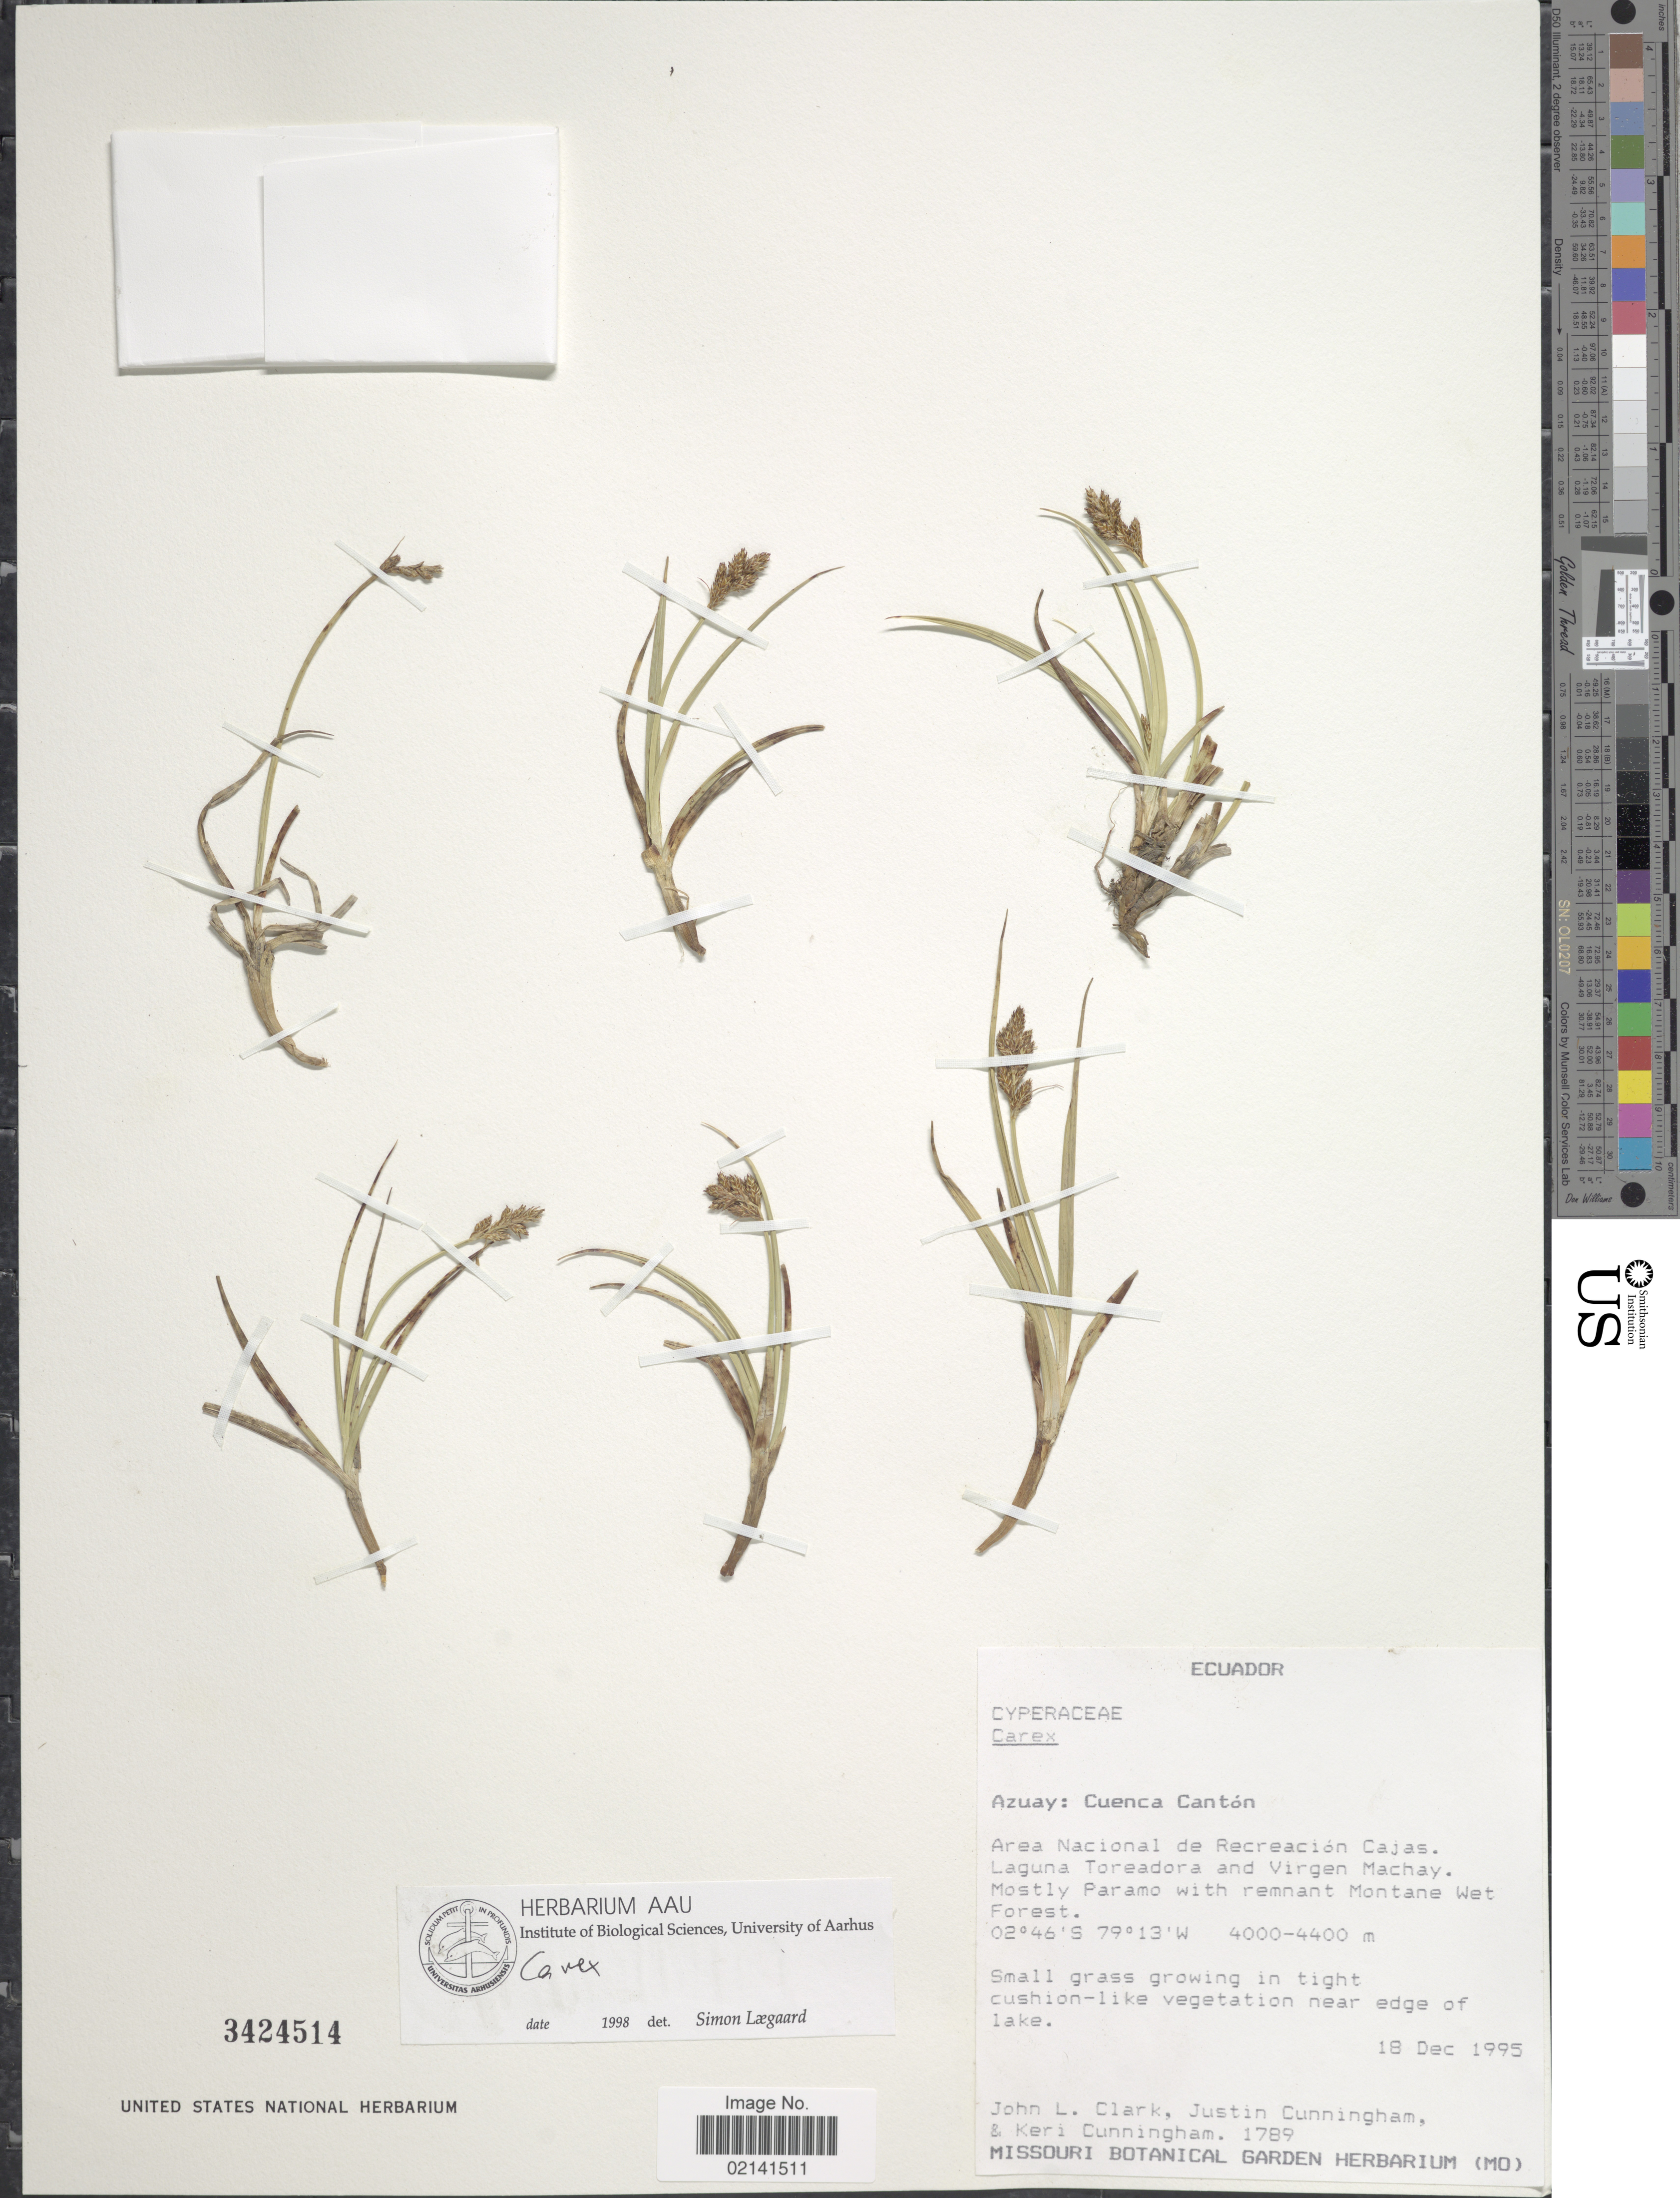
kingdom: Plantae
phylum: Tracheophyta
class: Liliopsida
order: Poales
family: Cyperaceae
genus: Carex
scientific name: Carex toreadora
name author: Steyerm.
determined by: Jimnéz-Mejias, Pedro, (UPOS), Universidad Pablo de Olavide (SPAIN)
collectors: J. L. Clark, J. Cunningham & K. Cunningham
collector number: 1789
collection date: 1995-12-18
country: Ecuador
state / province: Azuay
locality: Azuay: Cuenca Canton. Area Nacional de Recreacion Cajas, Laguna Toreador and Virgen Machay.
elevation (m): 4000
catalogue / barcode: US 3424514